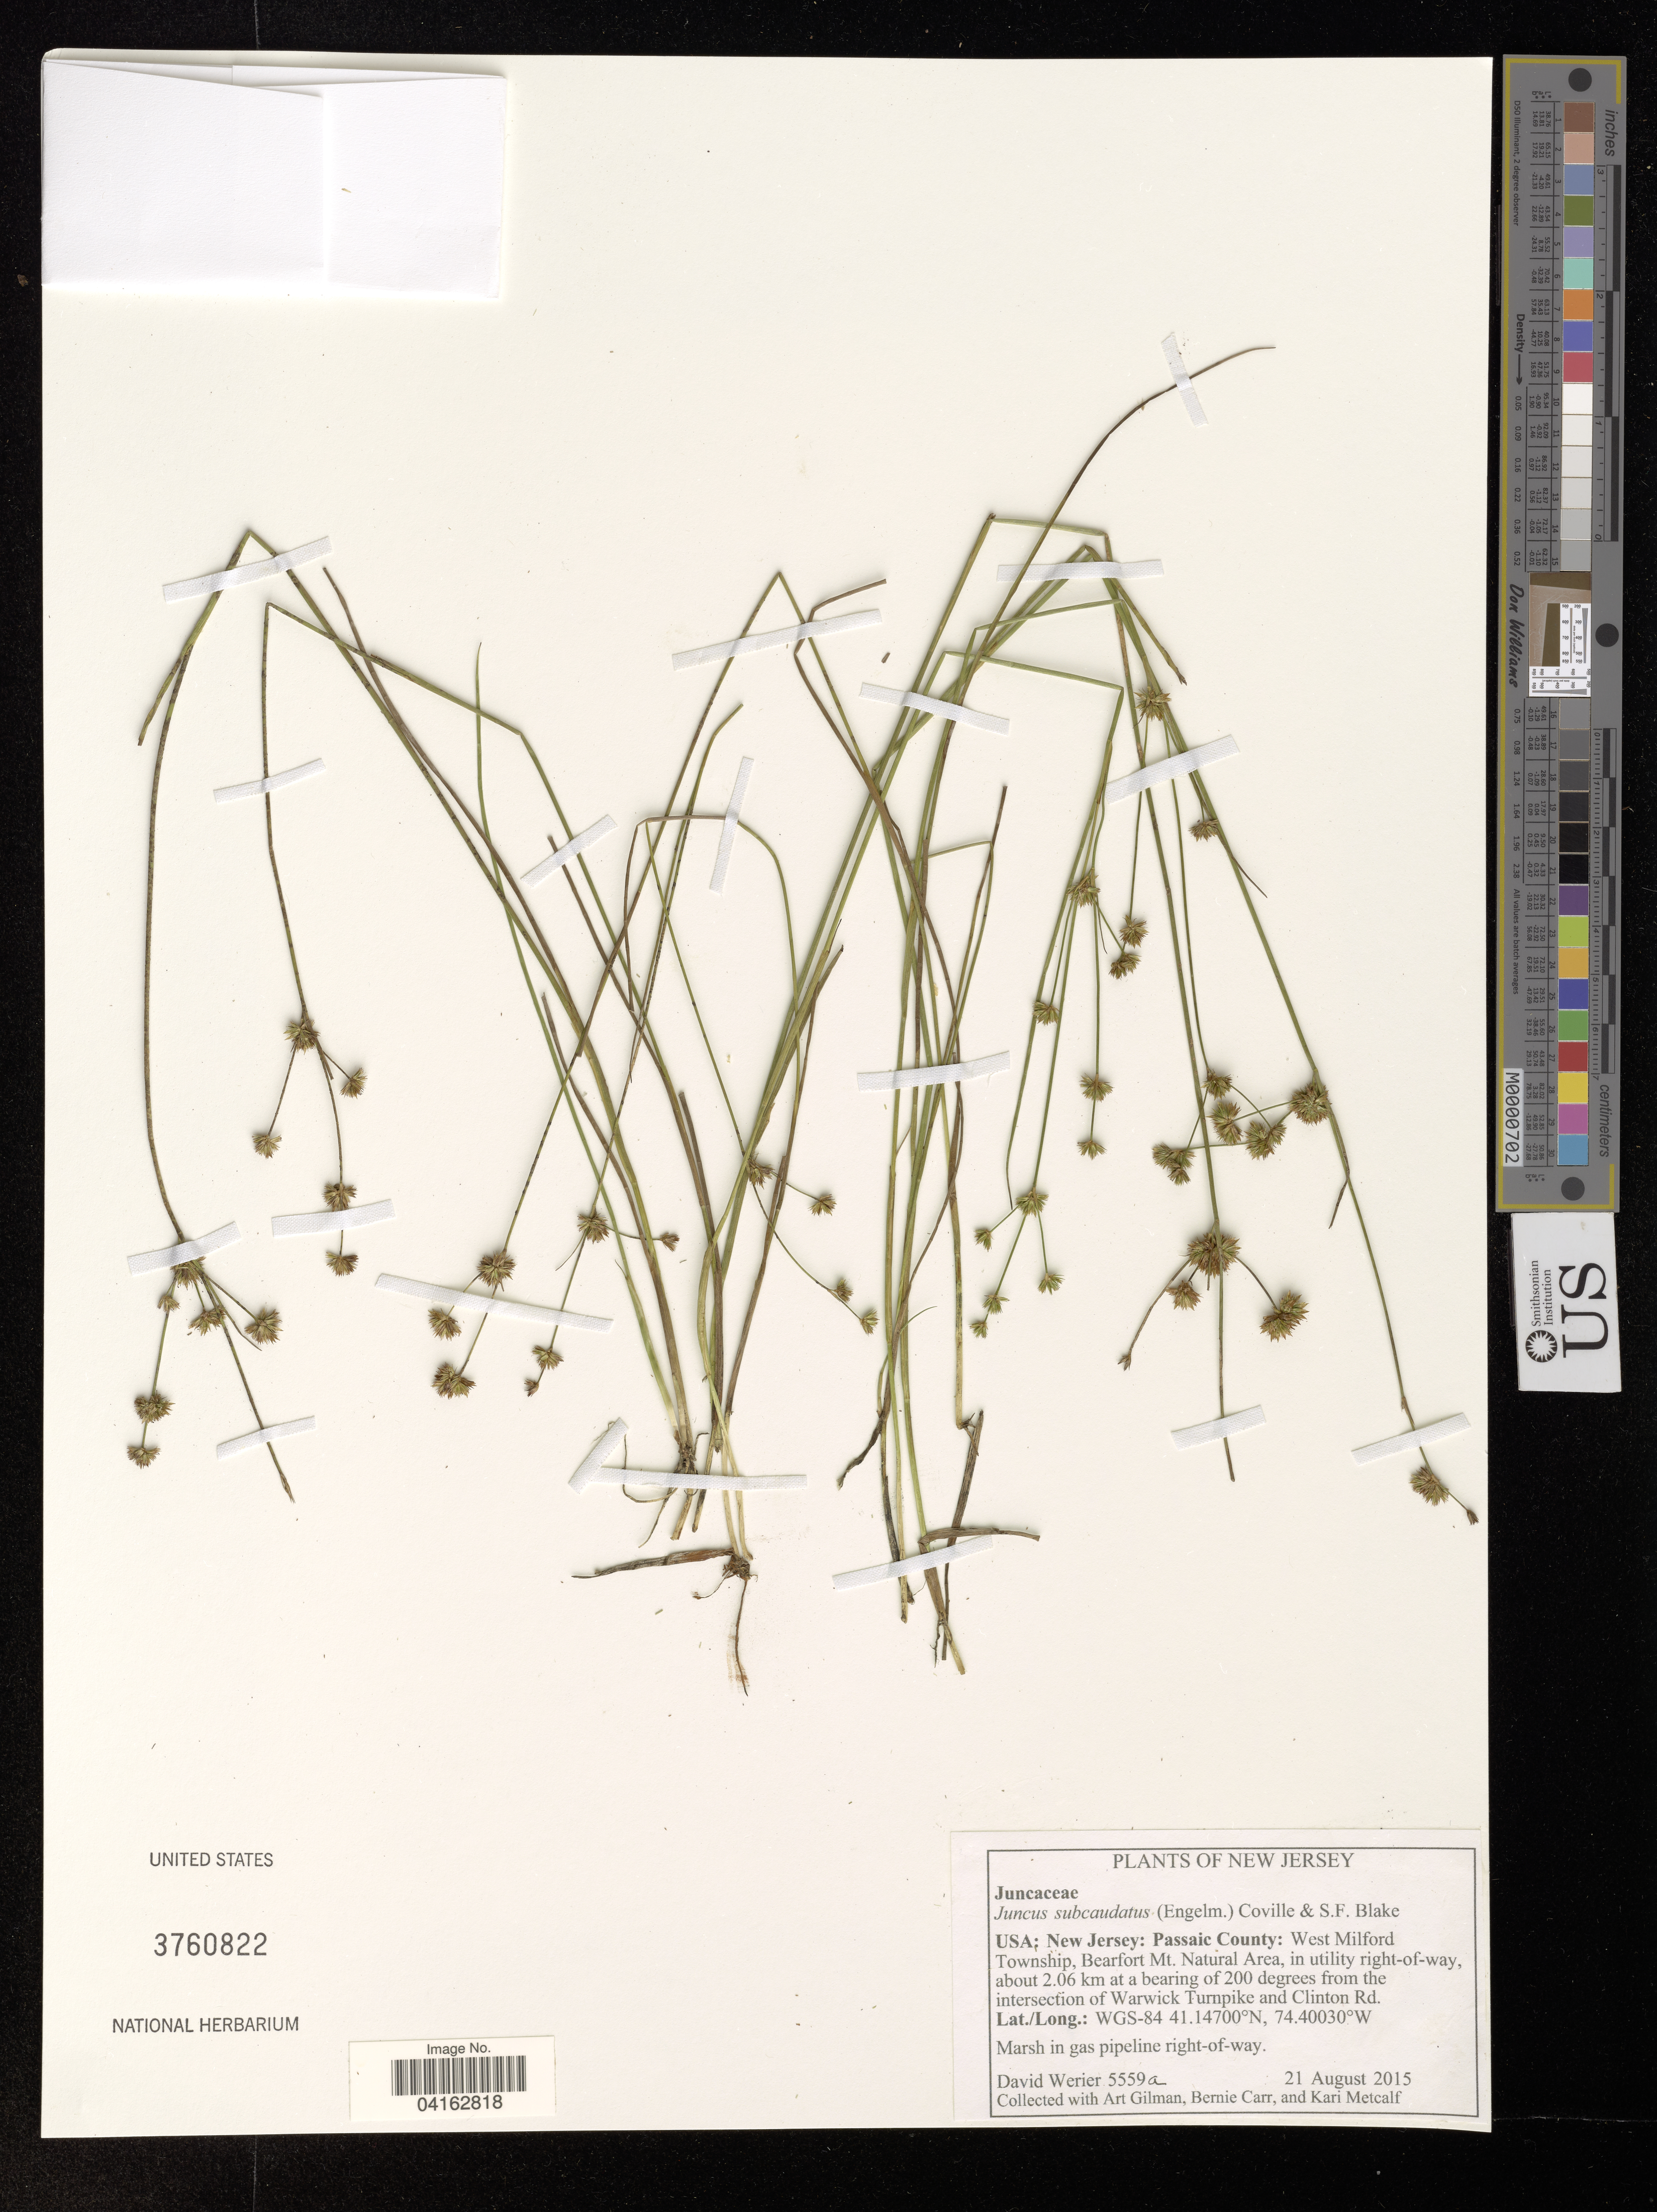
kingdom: Plantae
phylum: Tracheophyta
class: Liliopsida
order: Poales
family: Juncaceae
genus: Juncus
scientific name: Juncus subcaudatus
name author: (Engelm. ex A. Gray) Coville & S.F. Blake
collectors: D. Werier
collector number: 5559a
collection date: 2015-08-21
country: United States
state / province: New Jersey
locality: Passaic County: West Milford Township, Bearfort Mt. Natural Area, in utility right-of-way, about 2.06 km at a bearing of 200 degrees from the intersection of Warwick Turnpike and Clinton Rd.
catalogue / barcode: US 3760822